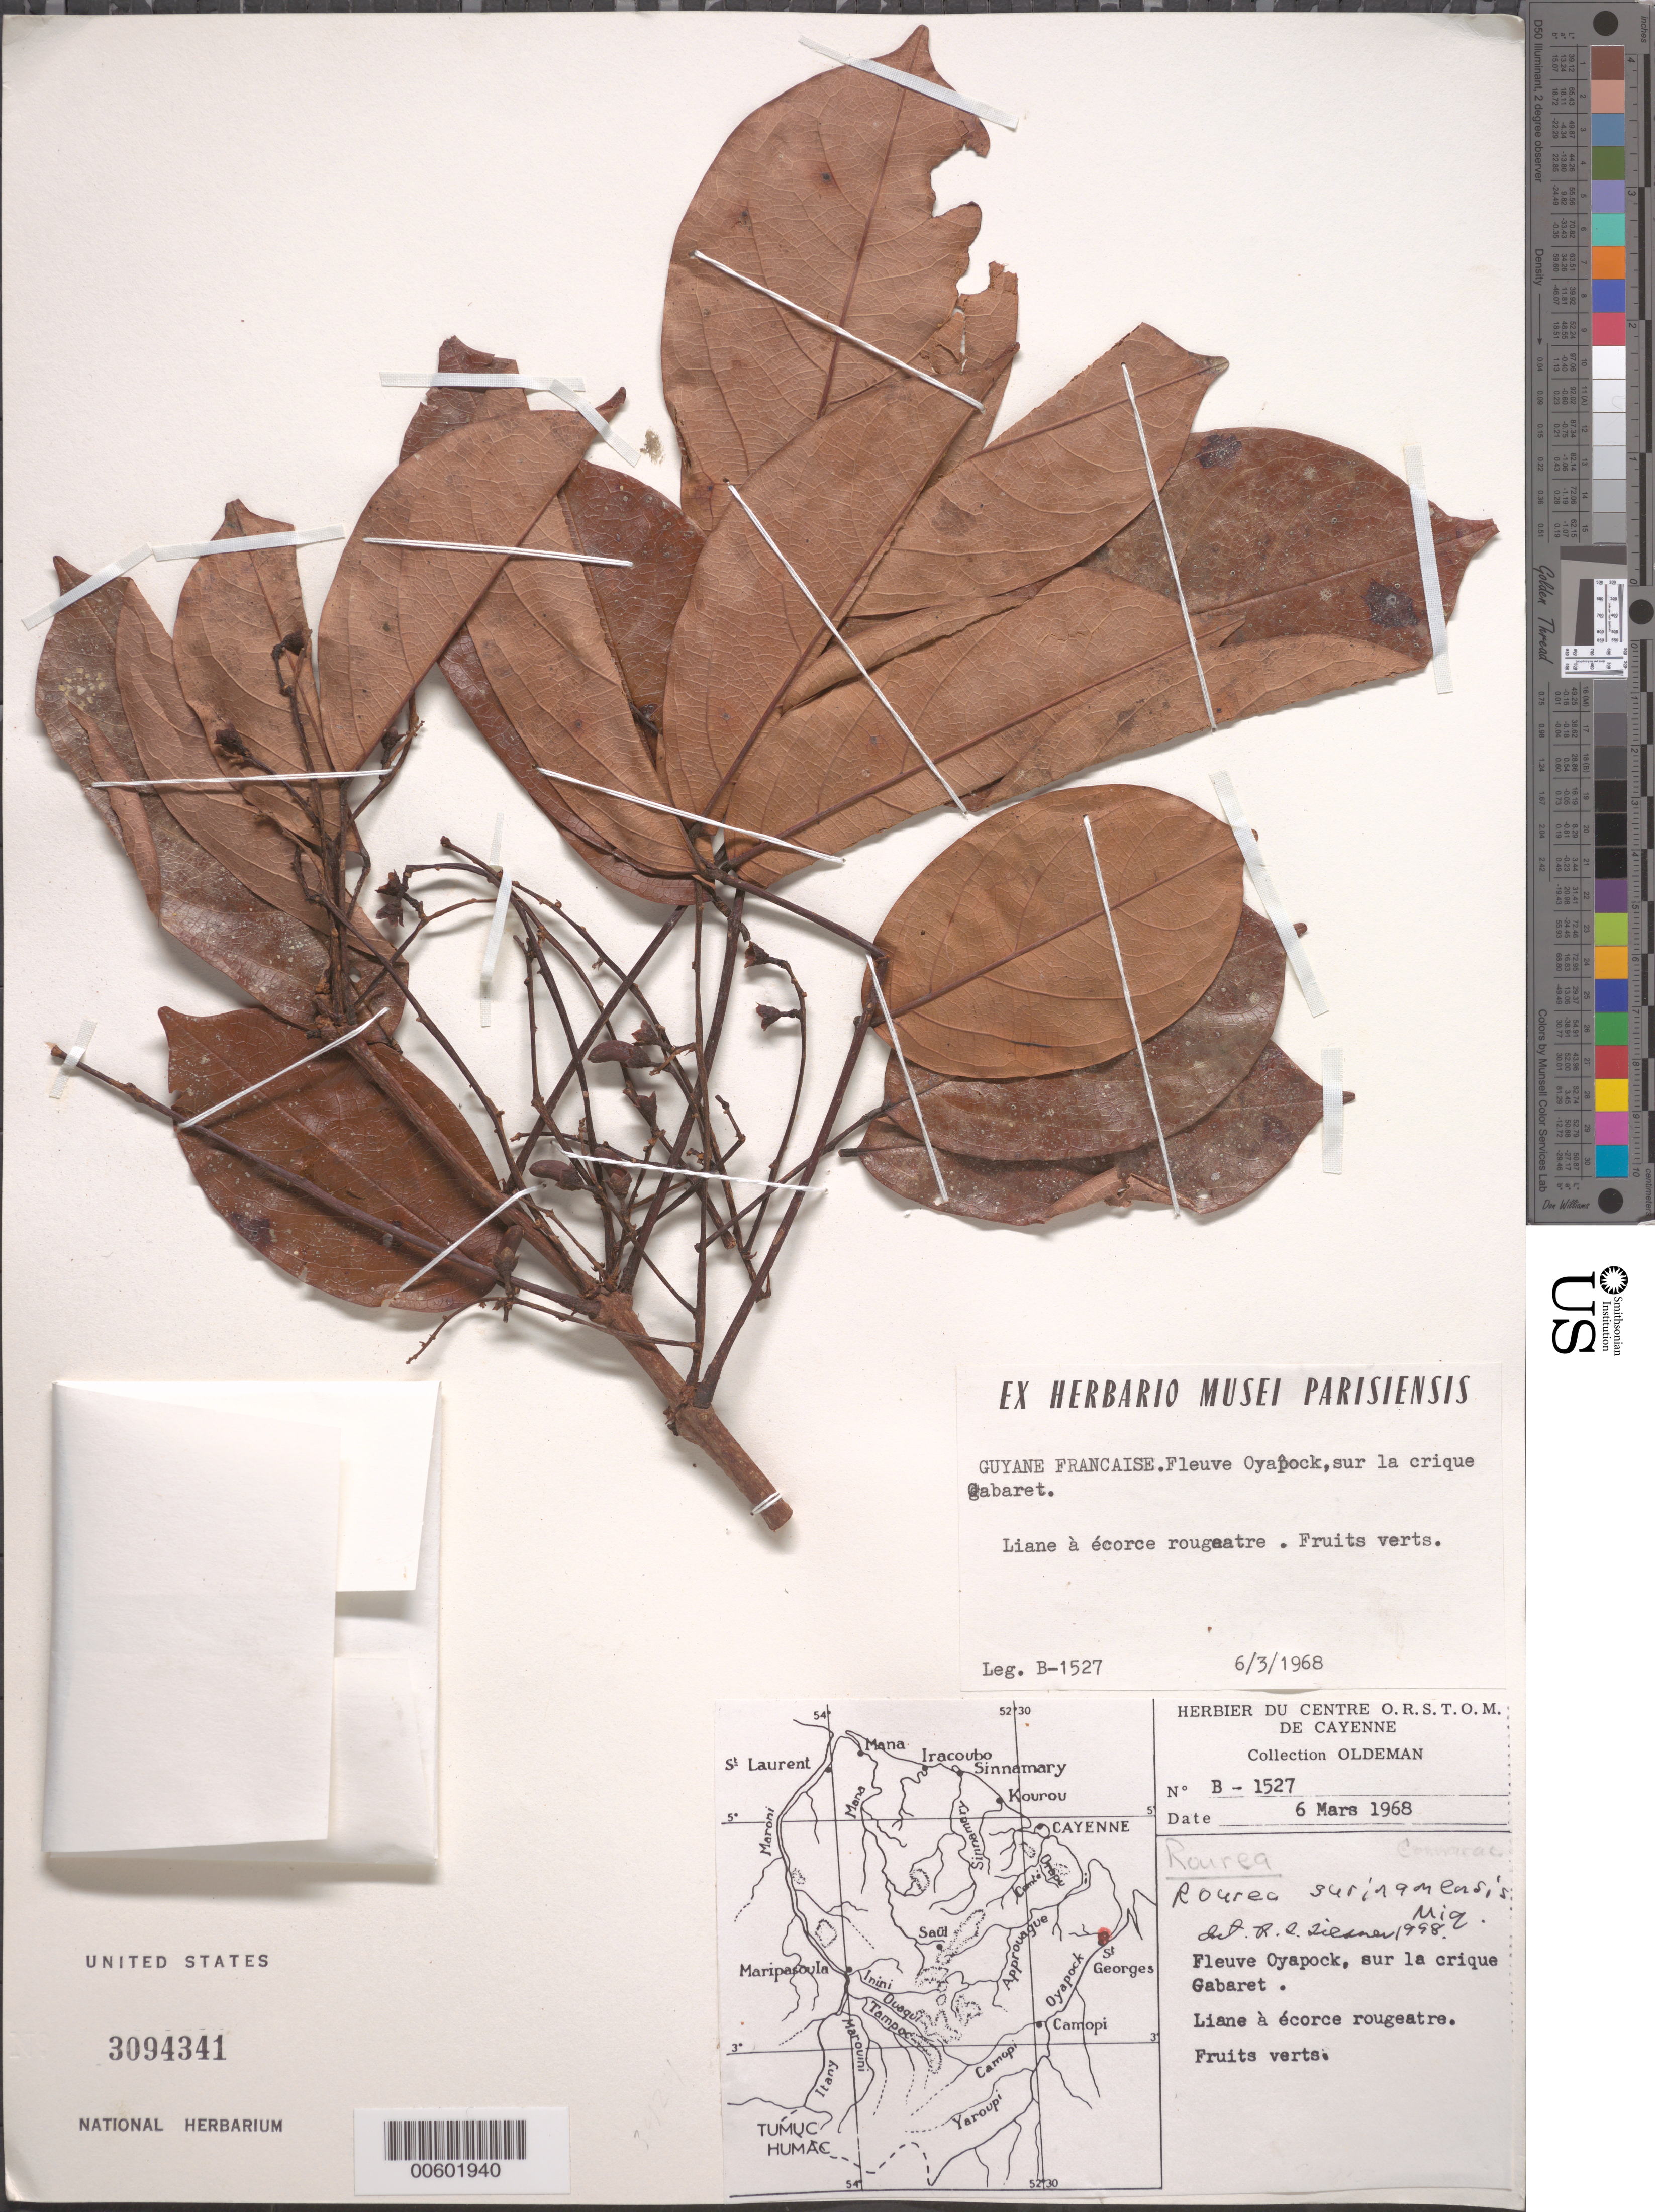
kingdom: Plantae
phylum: Tracheophyta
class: Magnoliopsida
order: Oxalidales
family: Connaraceae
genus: Rourea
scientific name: Rourea surinamensis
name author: Miq.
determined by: Liesner, R. L.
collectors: R. Oldeman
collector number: B 1527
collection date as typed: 6-Mar-68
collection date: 1968-03-06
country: French Guiana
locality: Crique Gabaret, Fleuve Oyapock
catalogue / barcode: US 3094341